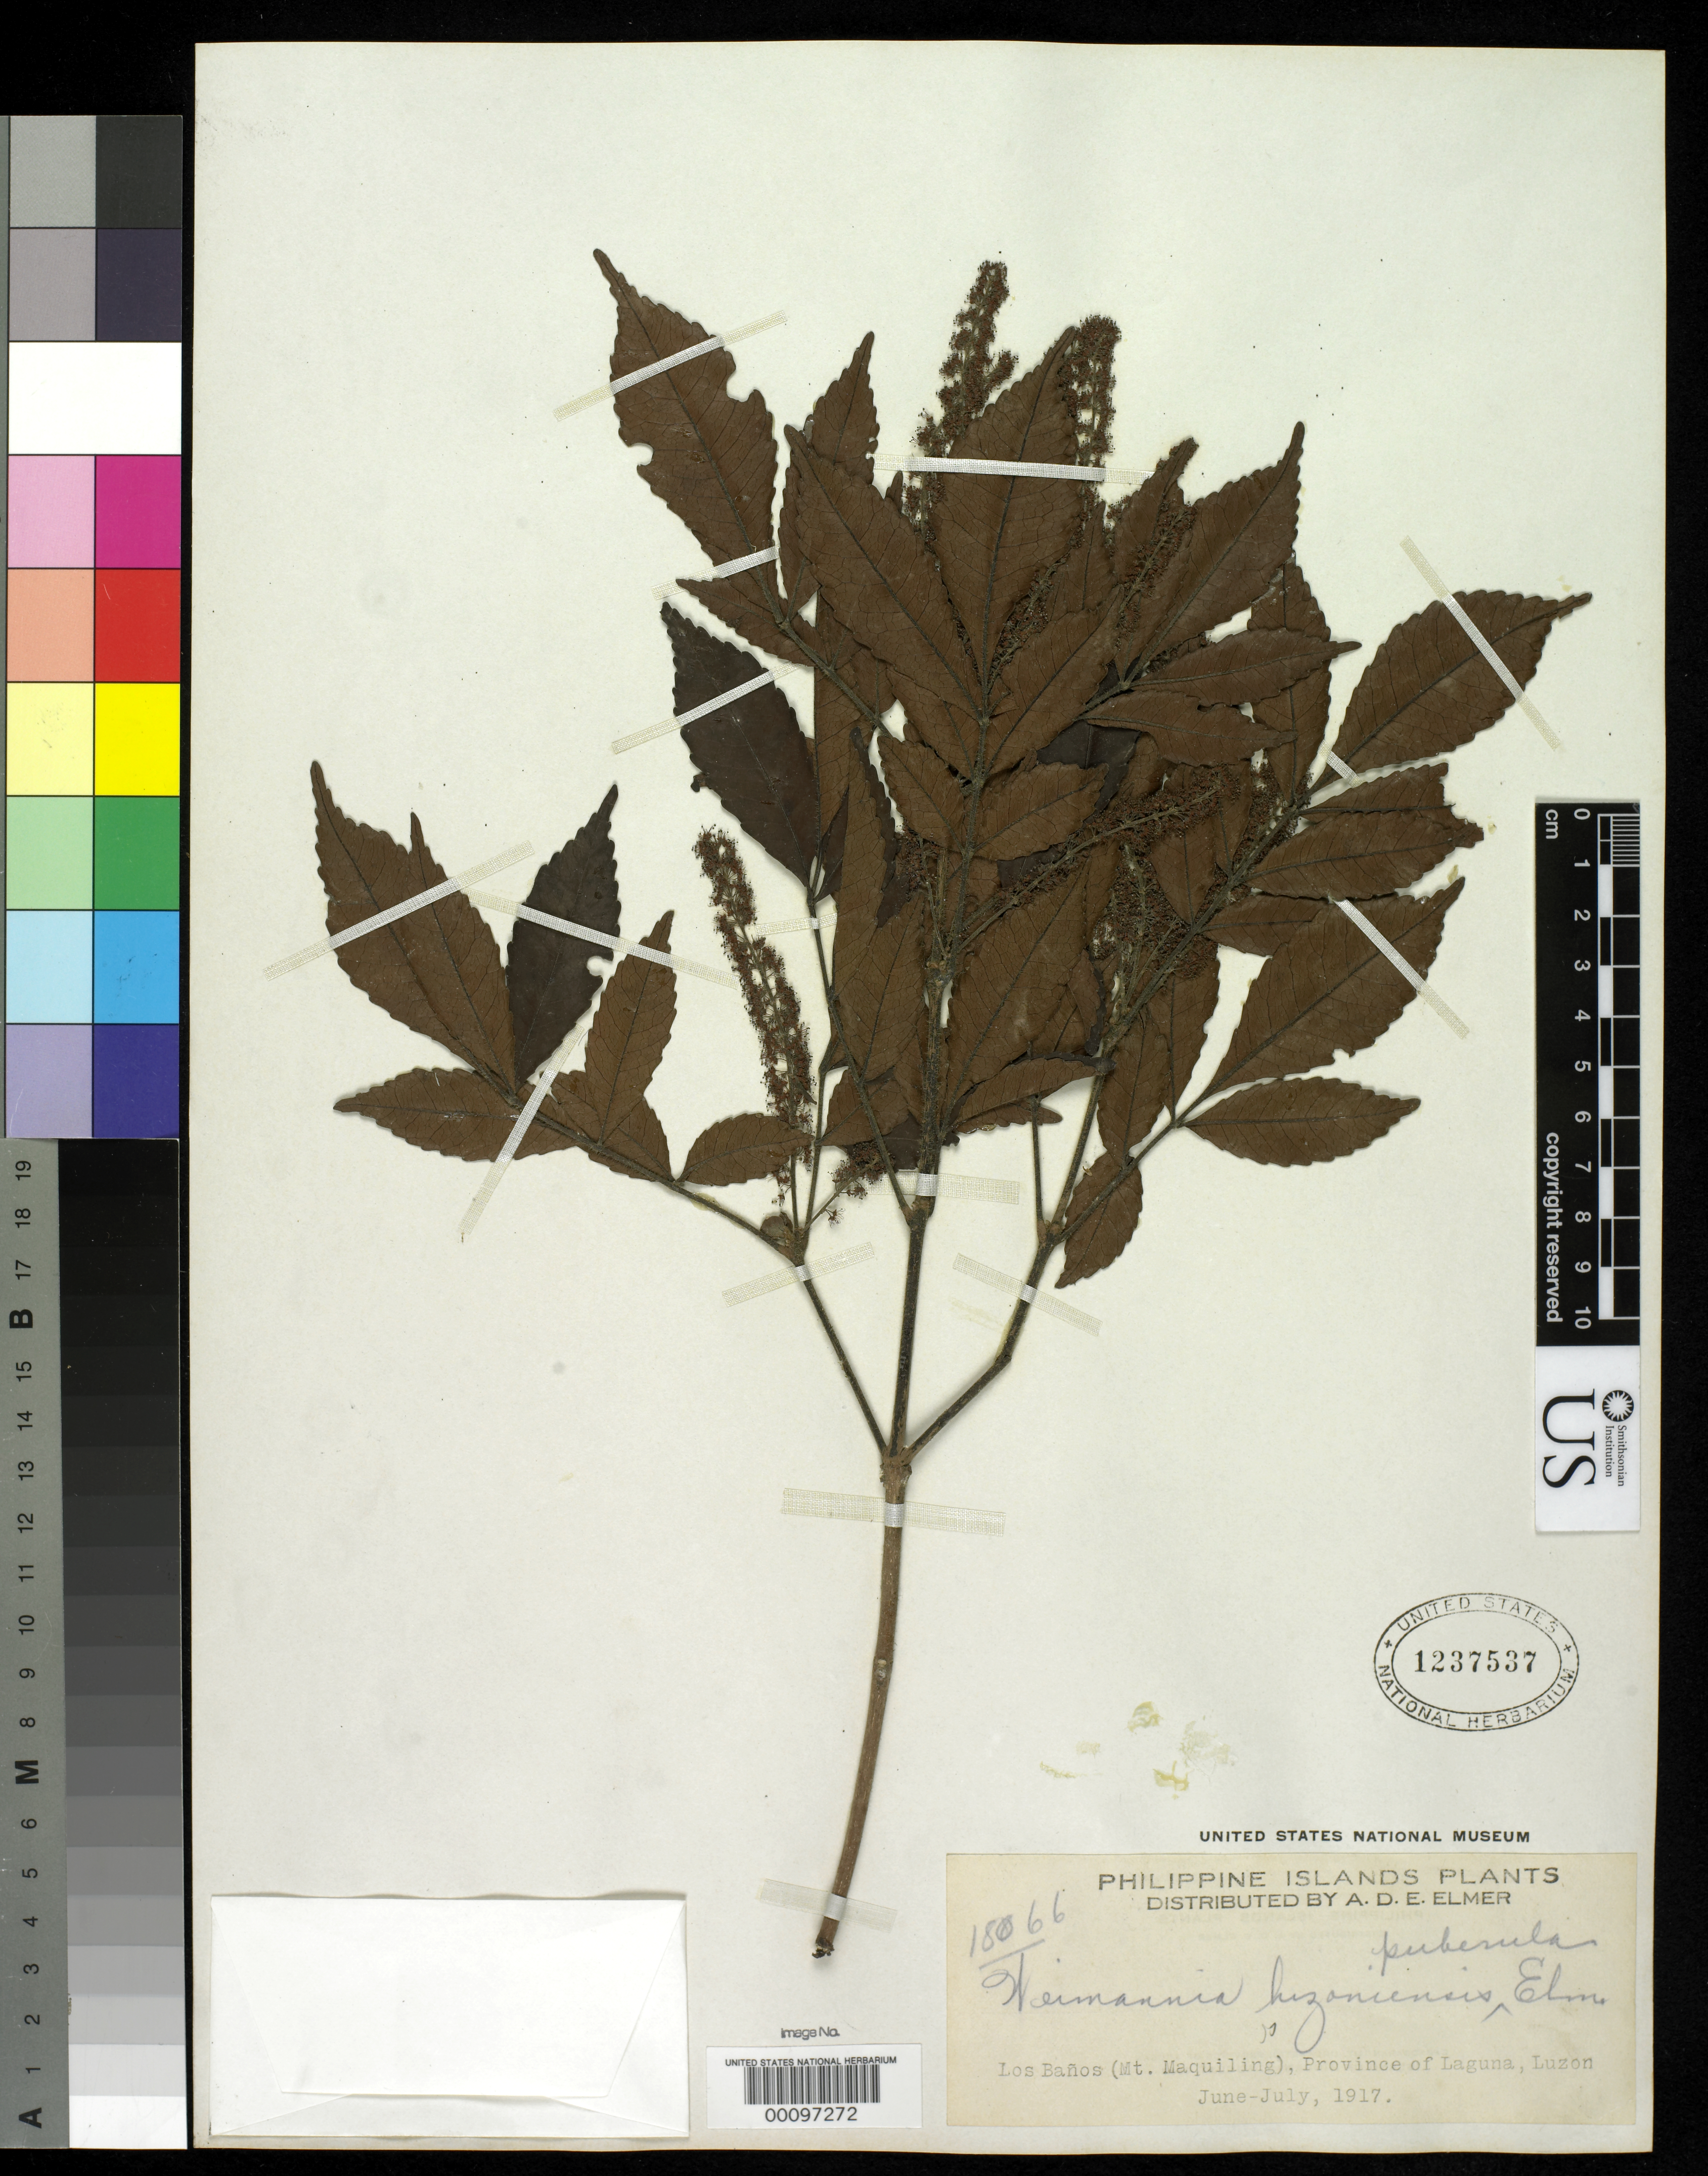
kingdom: Plantae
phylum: Tracheophyta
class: Magnoliopsida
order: Oxalidales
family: Cunoniaceae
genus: Weinmannia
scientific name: Weinmannia luzoniensis var. puberula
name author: Elmer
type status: Isotype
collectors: A. D. E. Elmer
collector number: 18066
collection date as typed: Jun 1917 to -- Jul 1917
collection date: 1917-06/1917-07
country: Philippines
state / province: Calabarzon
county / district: Laguna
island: Luzon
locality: Los Banos (Mt. Maquiling).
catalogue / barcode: US 1237537